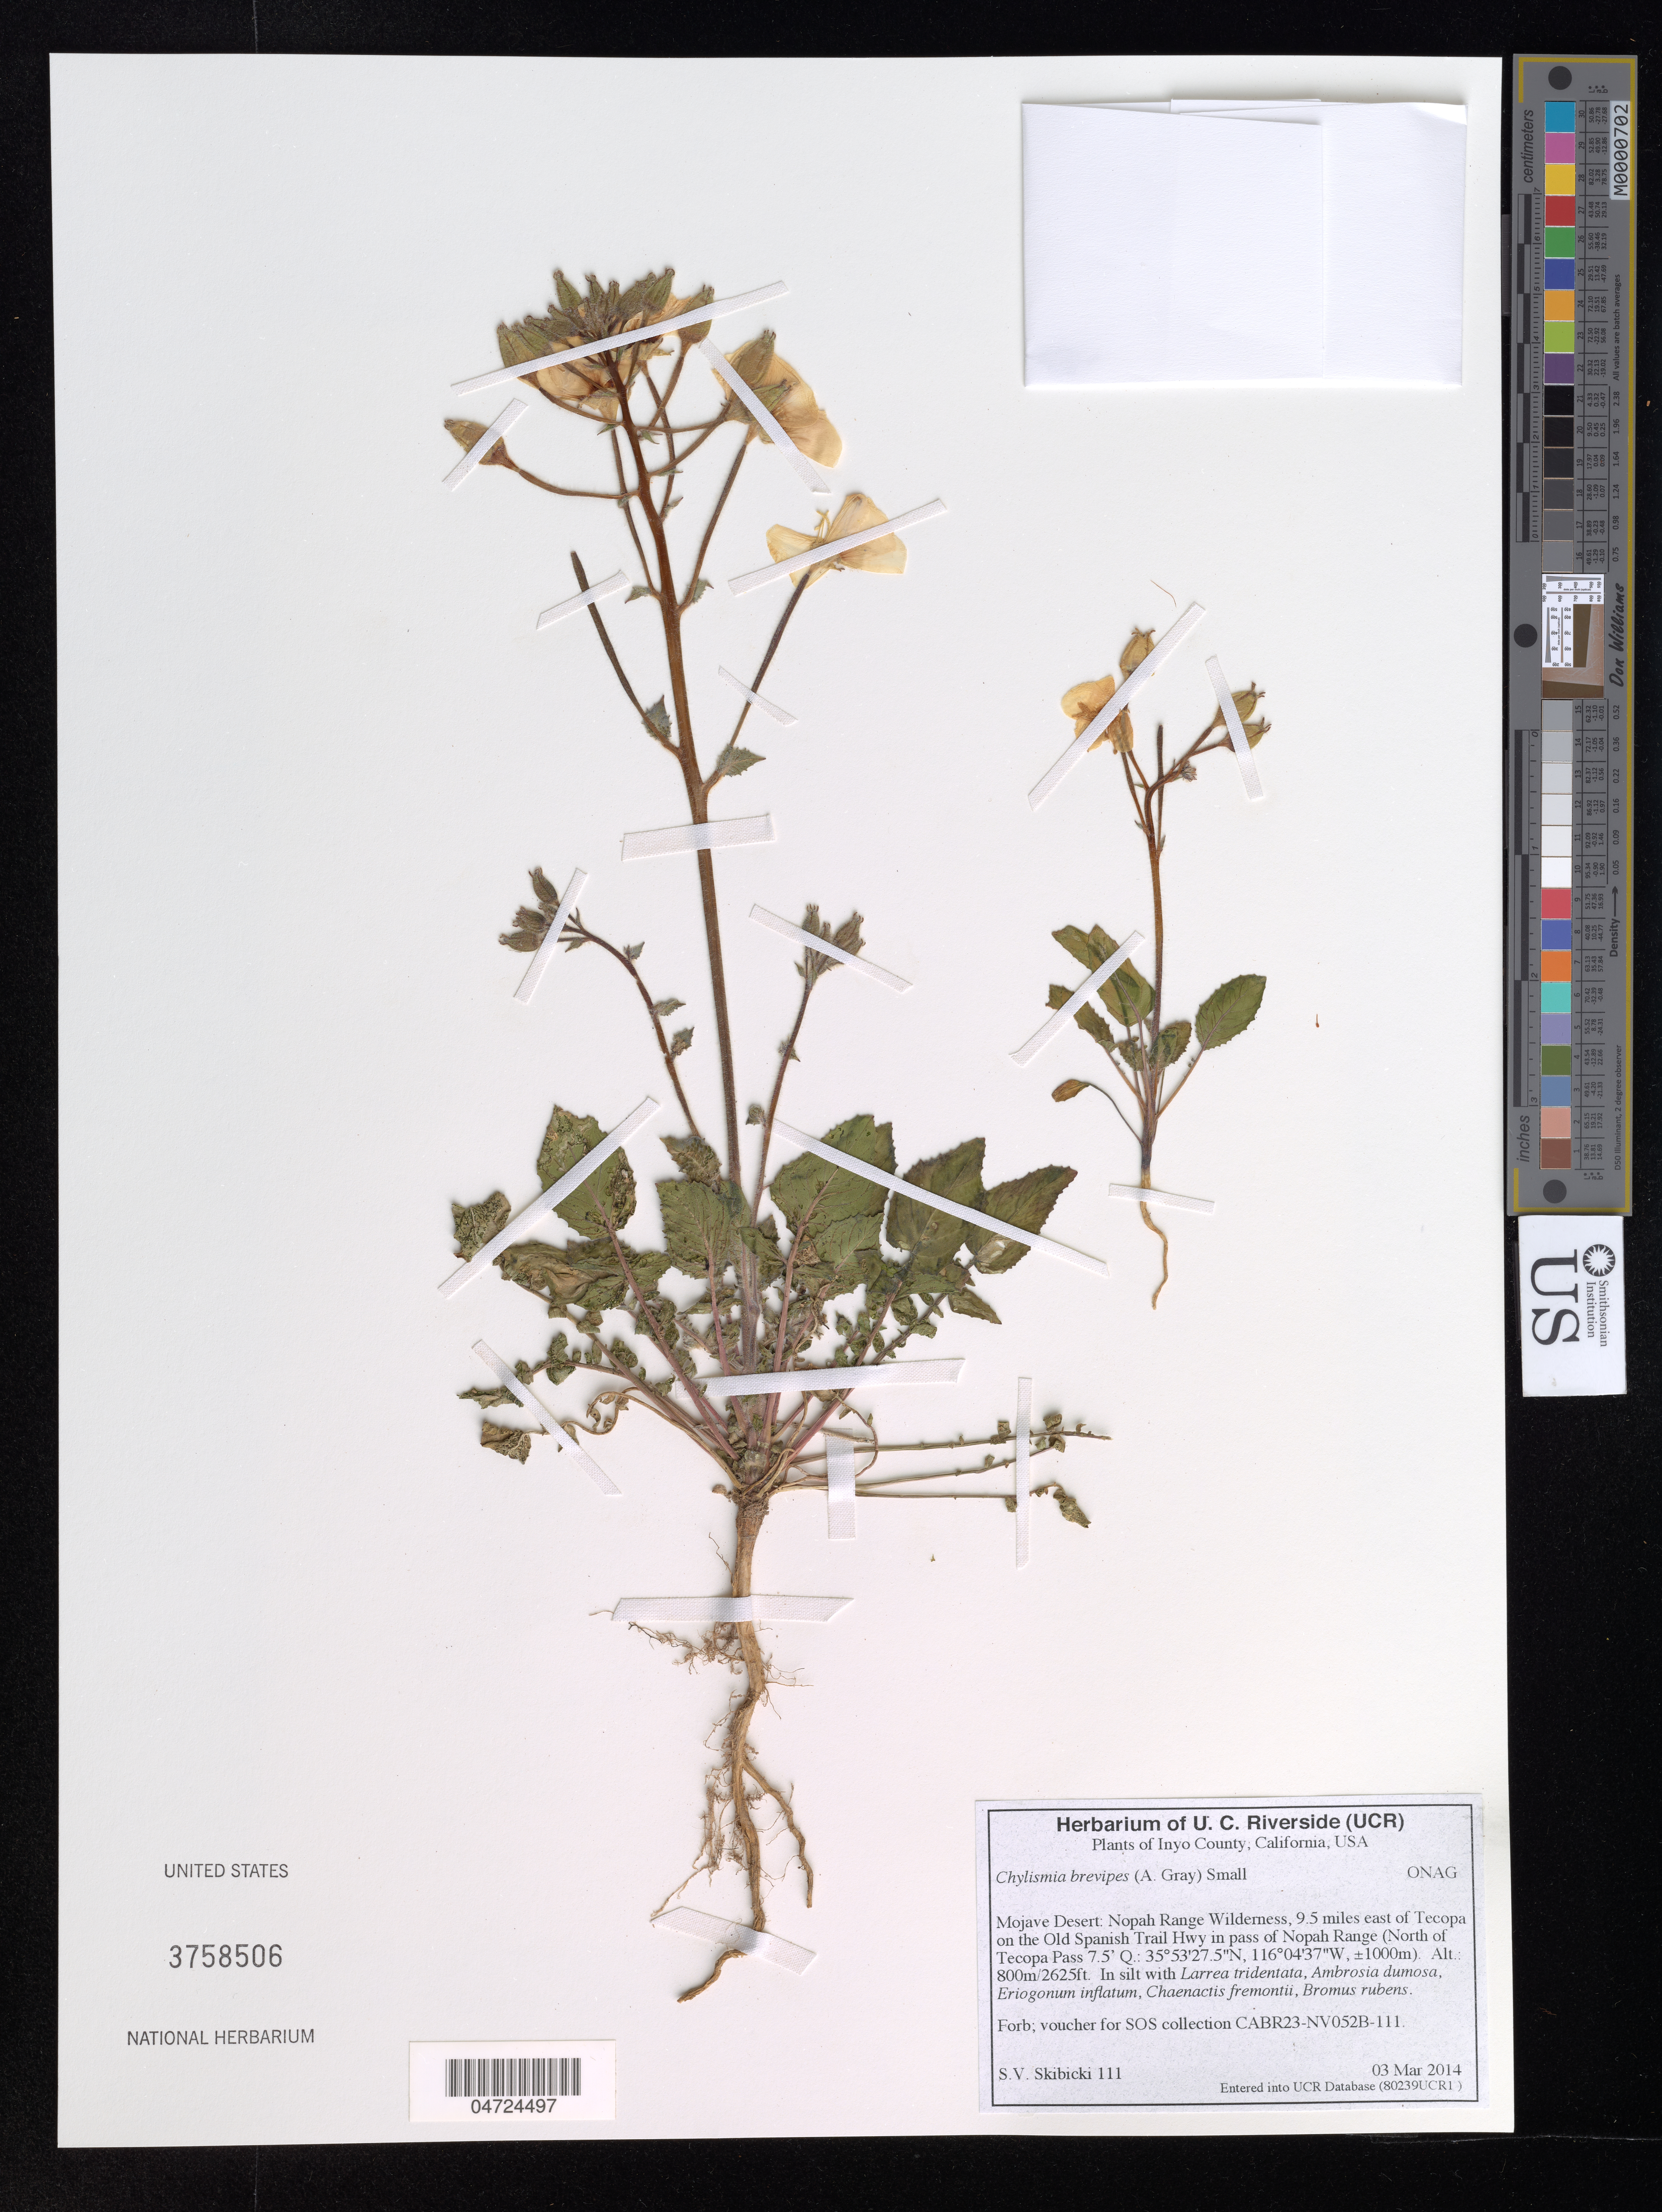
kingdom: Plantae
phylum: Tracheophyta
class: Magnoliopsida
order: Myrtales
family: Onagraceae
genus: Chylismia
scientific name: Chylismia brevipes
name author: (A. Gray) Small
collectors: S. Skibicki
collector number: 111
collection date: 2014-03-03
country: United States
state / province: California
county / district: Inyo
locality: Inyo County. Mojave Desert: Nopah Range Wilderness, 9.5 miles east of Tecopa on the Old Spanish Trail Hwy in pass of Nopah Range (North of Tecopa Pass 7.5' Q.).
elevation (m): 800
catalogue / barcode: US 3758506